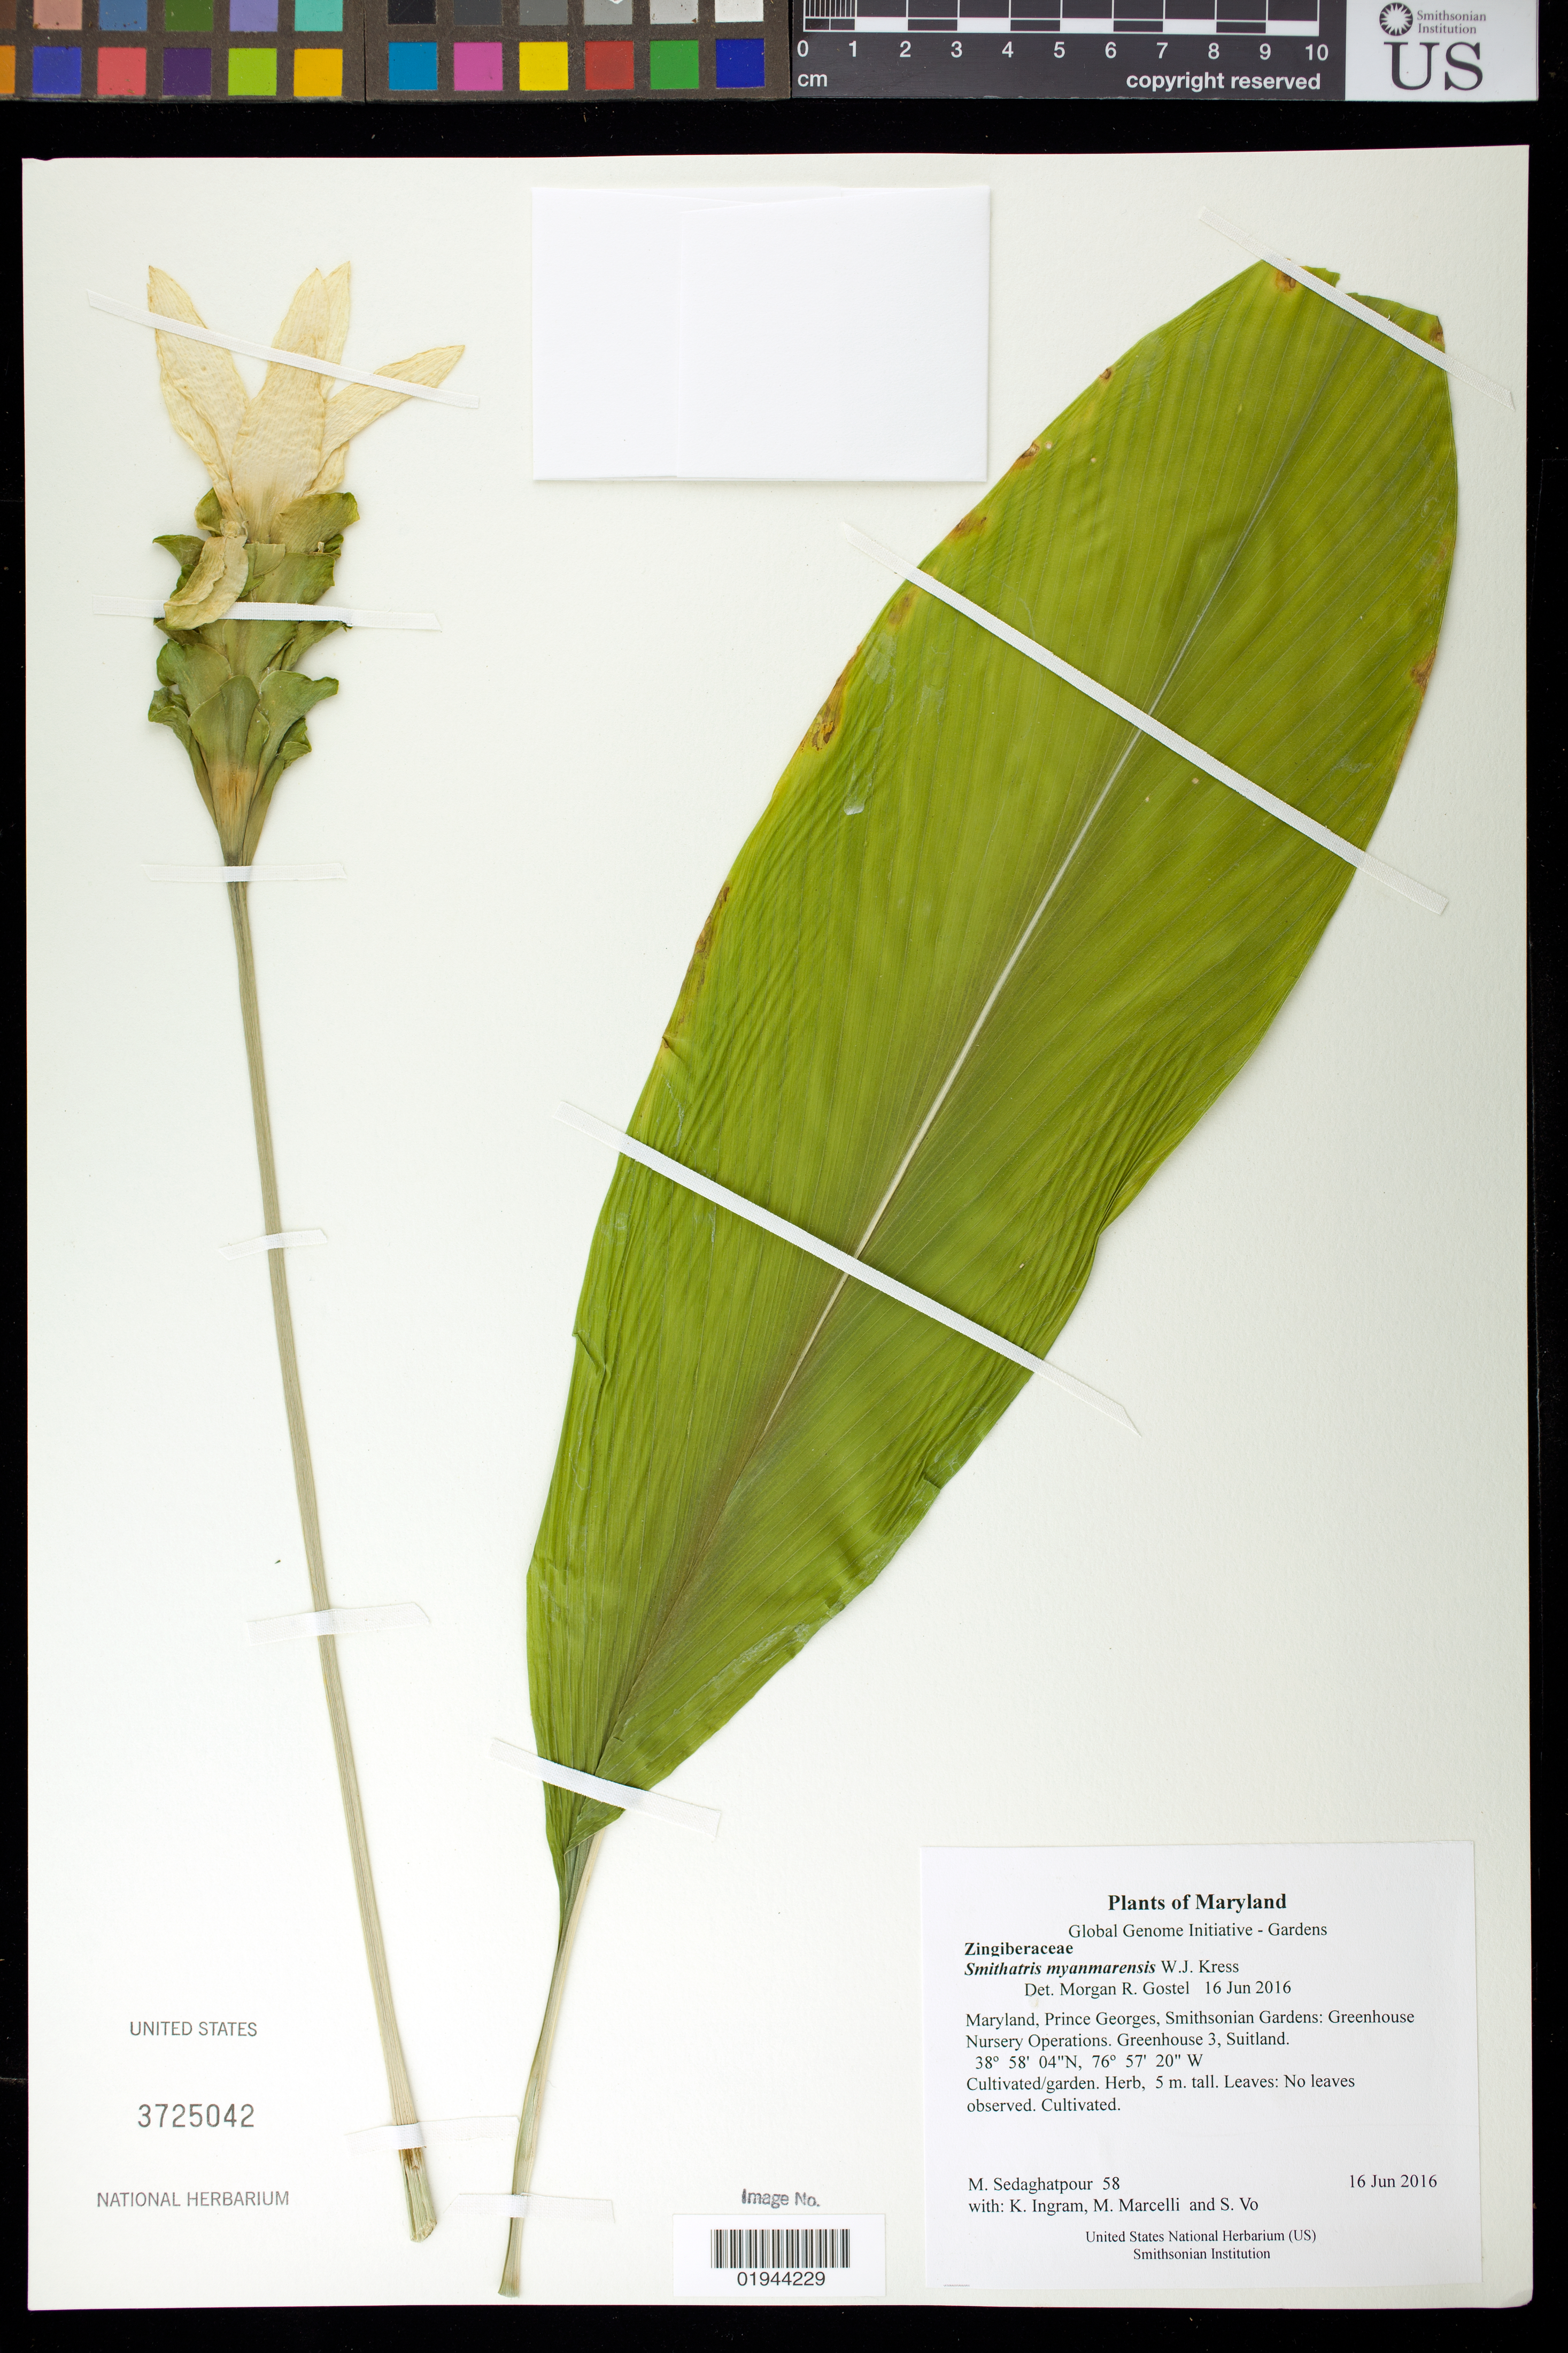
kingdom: Plantae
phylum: Tracheophyta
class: Liliopsida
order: Zingiberales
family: Zingiberaceae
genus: Curcuma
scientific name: Curcuma myanmarensis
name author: (W.J. Kress) Škornick.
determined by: Strong, M. T., (US), Smithsonian Institution - National Museum of Natural History (UNITED STATES)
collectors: M. Sedaghatpour, K. S. Ingram, M. Marcelli & S. Vo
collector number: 58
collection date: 2016-06-16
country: United States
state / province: Maryland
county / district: Prince George's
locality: Smithsonian Gardens: Greenhouse Nursery Operations. Greenhouse 3, Suitland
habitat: Cultivated/garden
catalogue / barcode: US 3725042